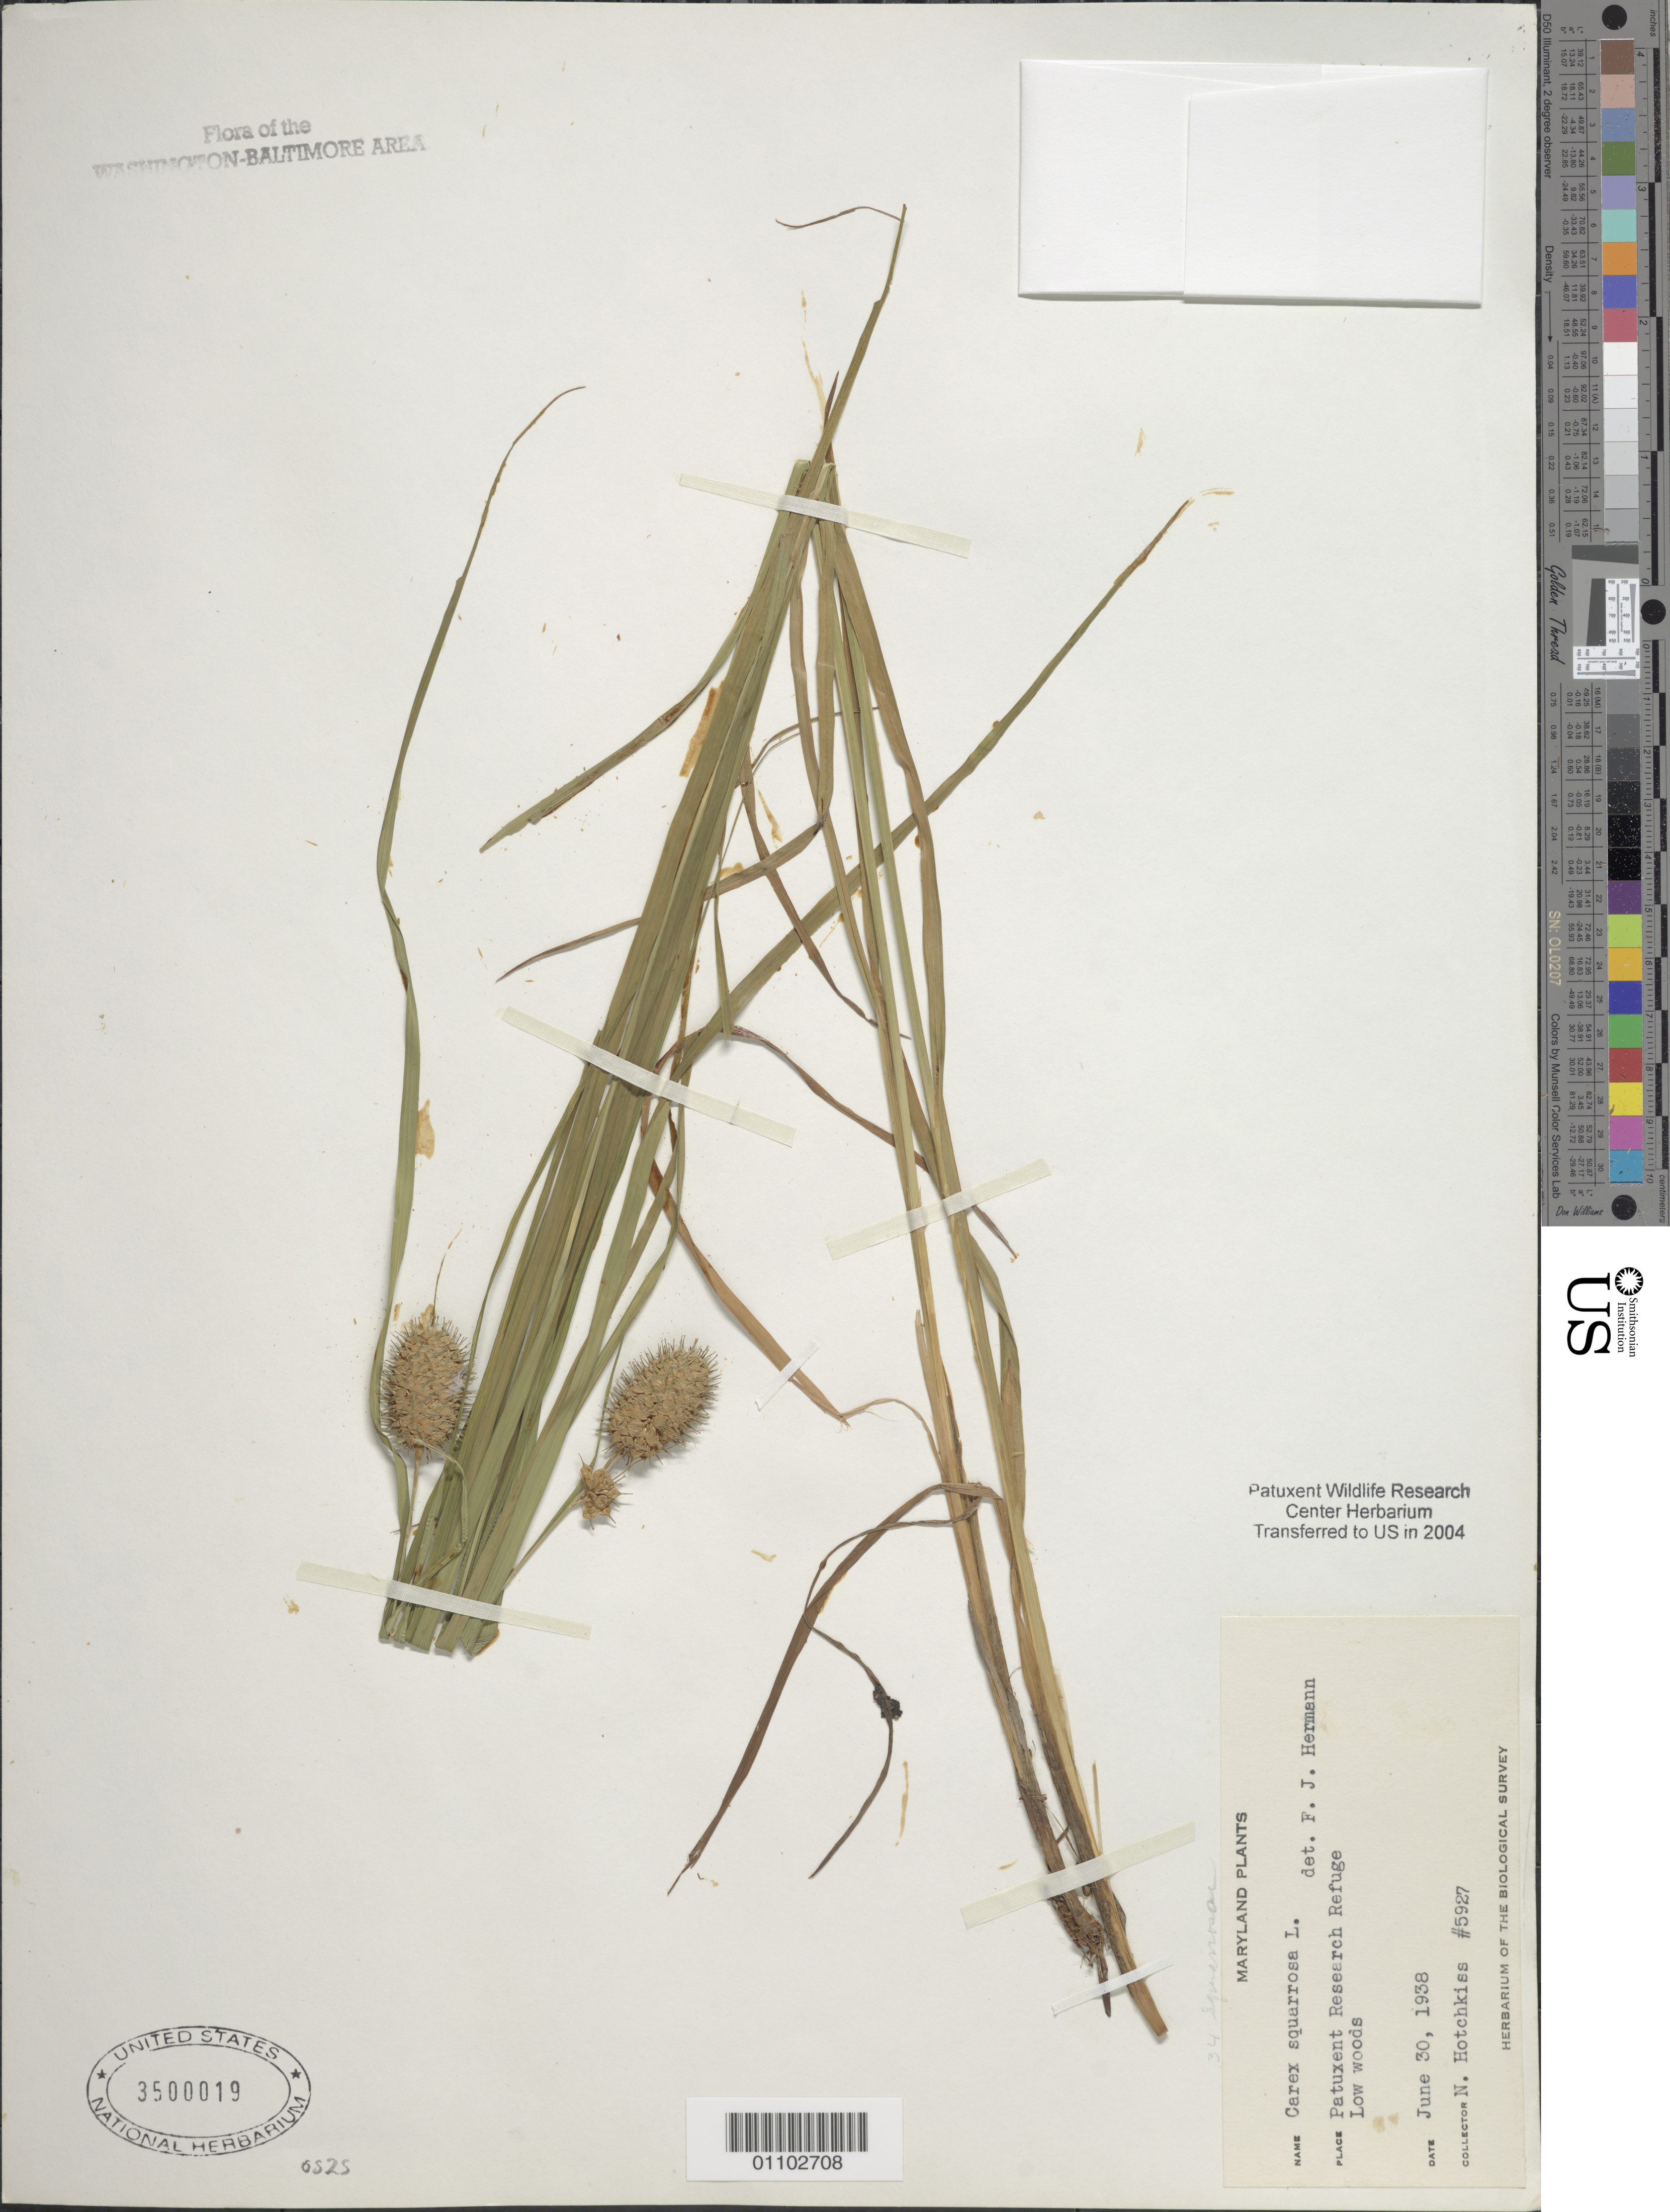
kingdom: Plantae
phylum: Tracheophyta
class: Liliopsida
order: Poales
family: Cyperaceae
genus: Carex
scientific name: Carex squarrosa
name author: L.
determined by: Hermann, F. J.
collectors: N. Hotchkiss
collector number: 5927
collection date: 1938-06-30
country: United States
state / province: Maryland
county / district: Prince George's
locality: Patuxent Research Refuge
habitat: Low woods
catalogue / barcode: US 3500019